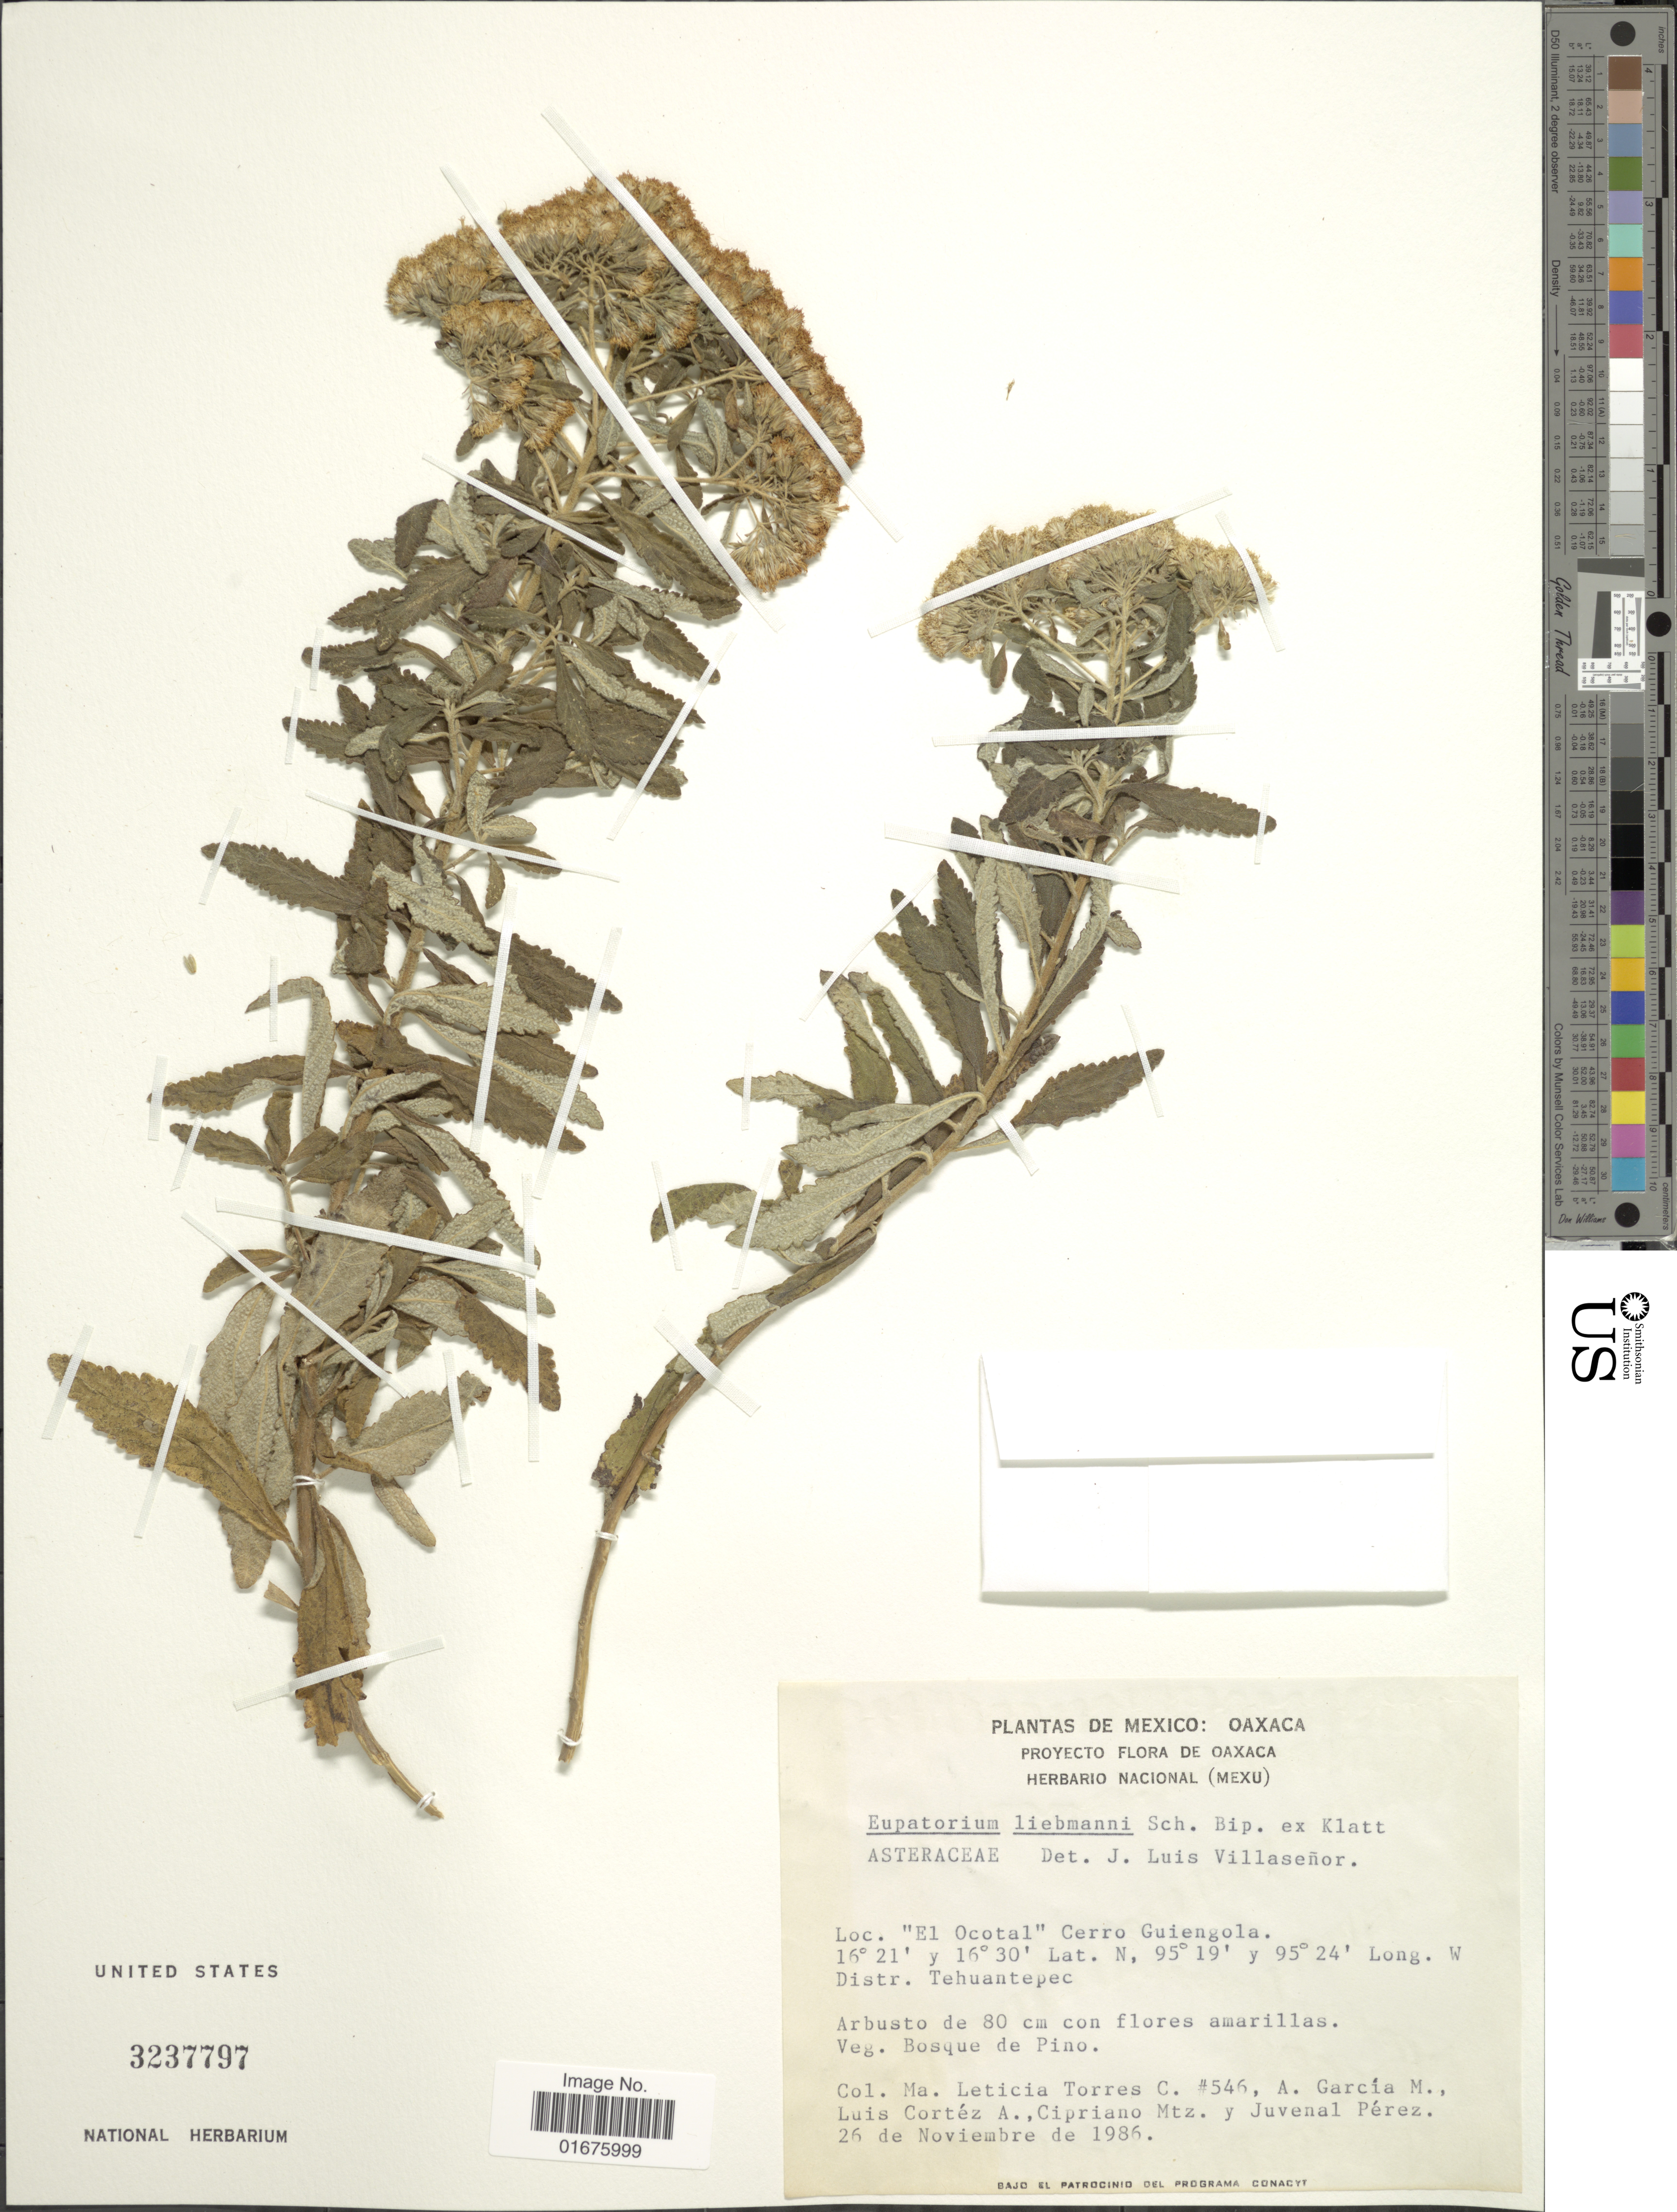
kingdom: Plantae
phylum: Tracheophyta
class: Magnoliopsida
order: Asterales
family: Asteraceae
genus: Ageratina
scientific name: Ageratina liebmannii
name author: (Sch. Bip. ex Klatt) R.M. King & H. Rob.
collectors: M. L. Torres Colin, A. García M., L. Cortéz, H. Cipriano & J. Perez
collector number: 546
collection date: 1986-11-26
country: Mexico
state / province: Oaxaca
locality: El Ocotal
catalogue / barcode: US 3237797